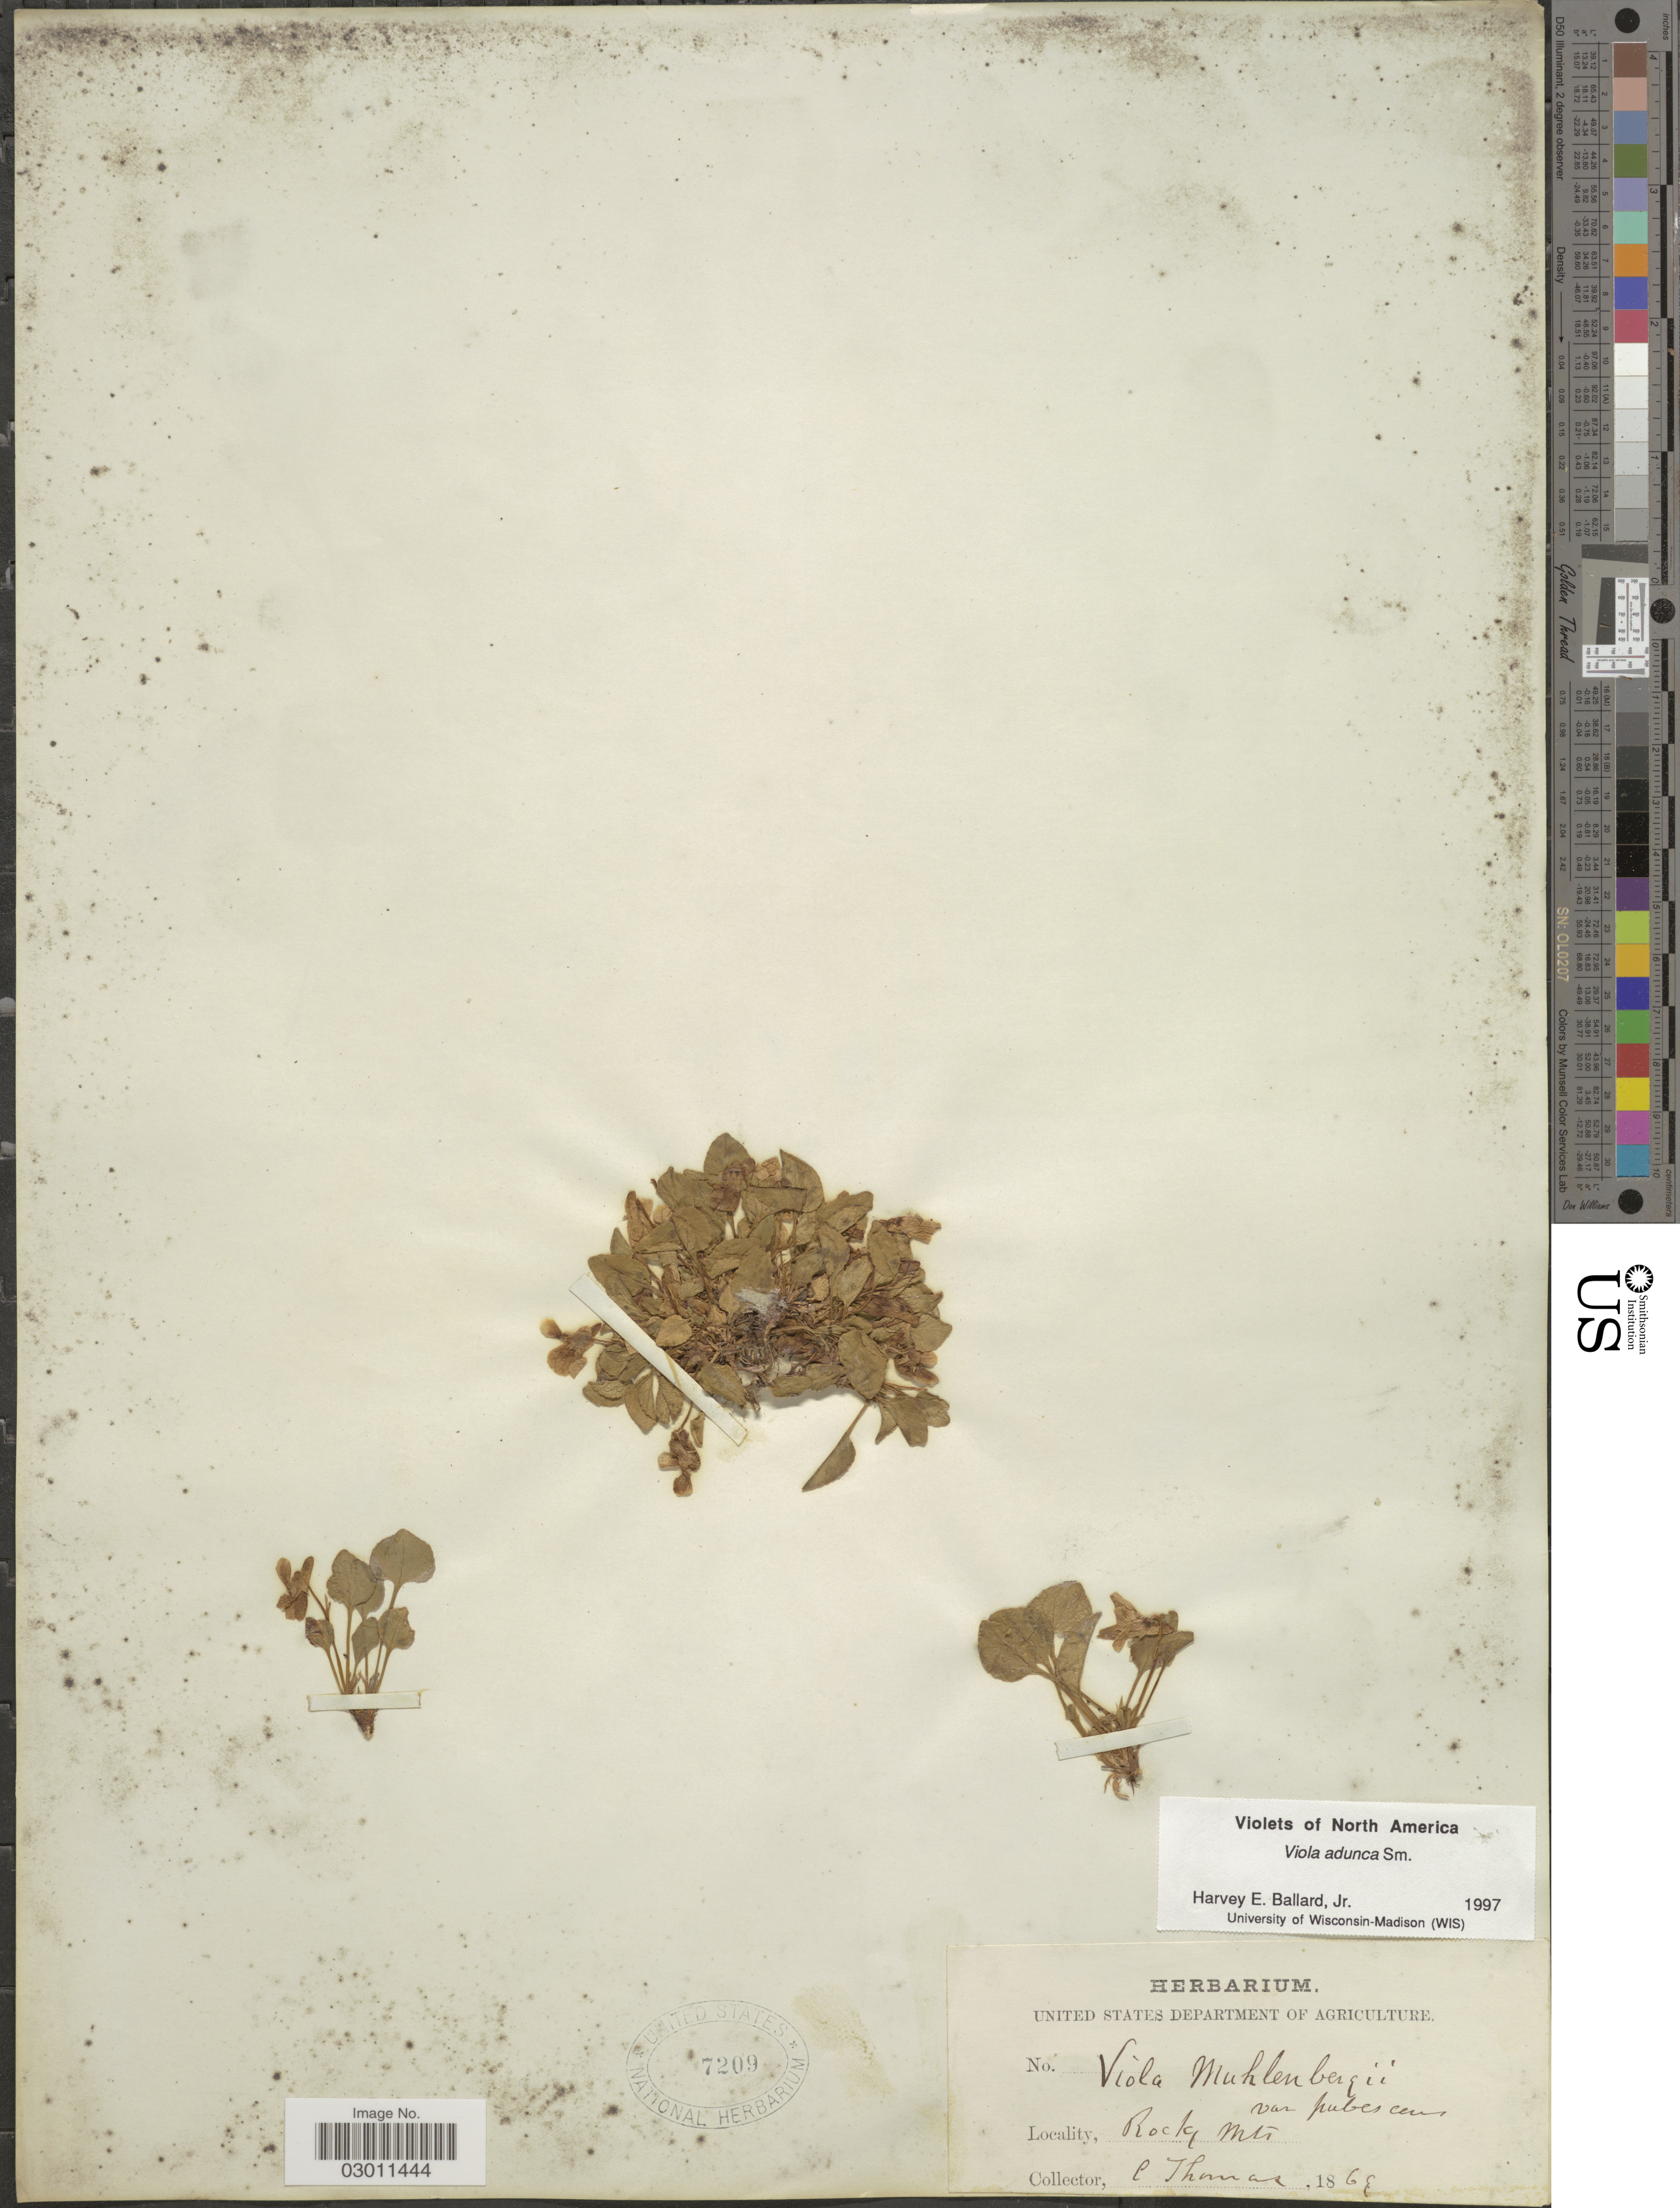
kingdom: Plantae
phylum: Tracheophyta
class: Magnoliopsida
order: Malpighiales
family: Violaceae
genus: Viola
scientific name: Viola adunca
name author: Sm.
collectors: C. Thomas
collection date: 1869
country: United States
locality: Rocky Mts.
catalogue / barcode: US 7209